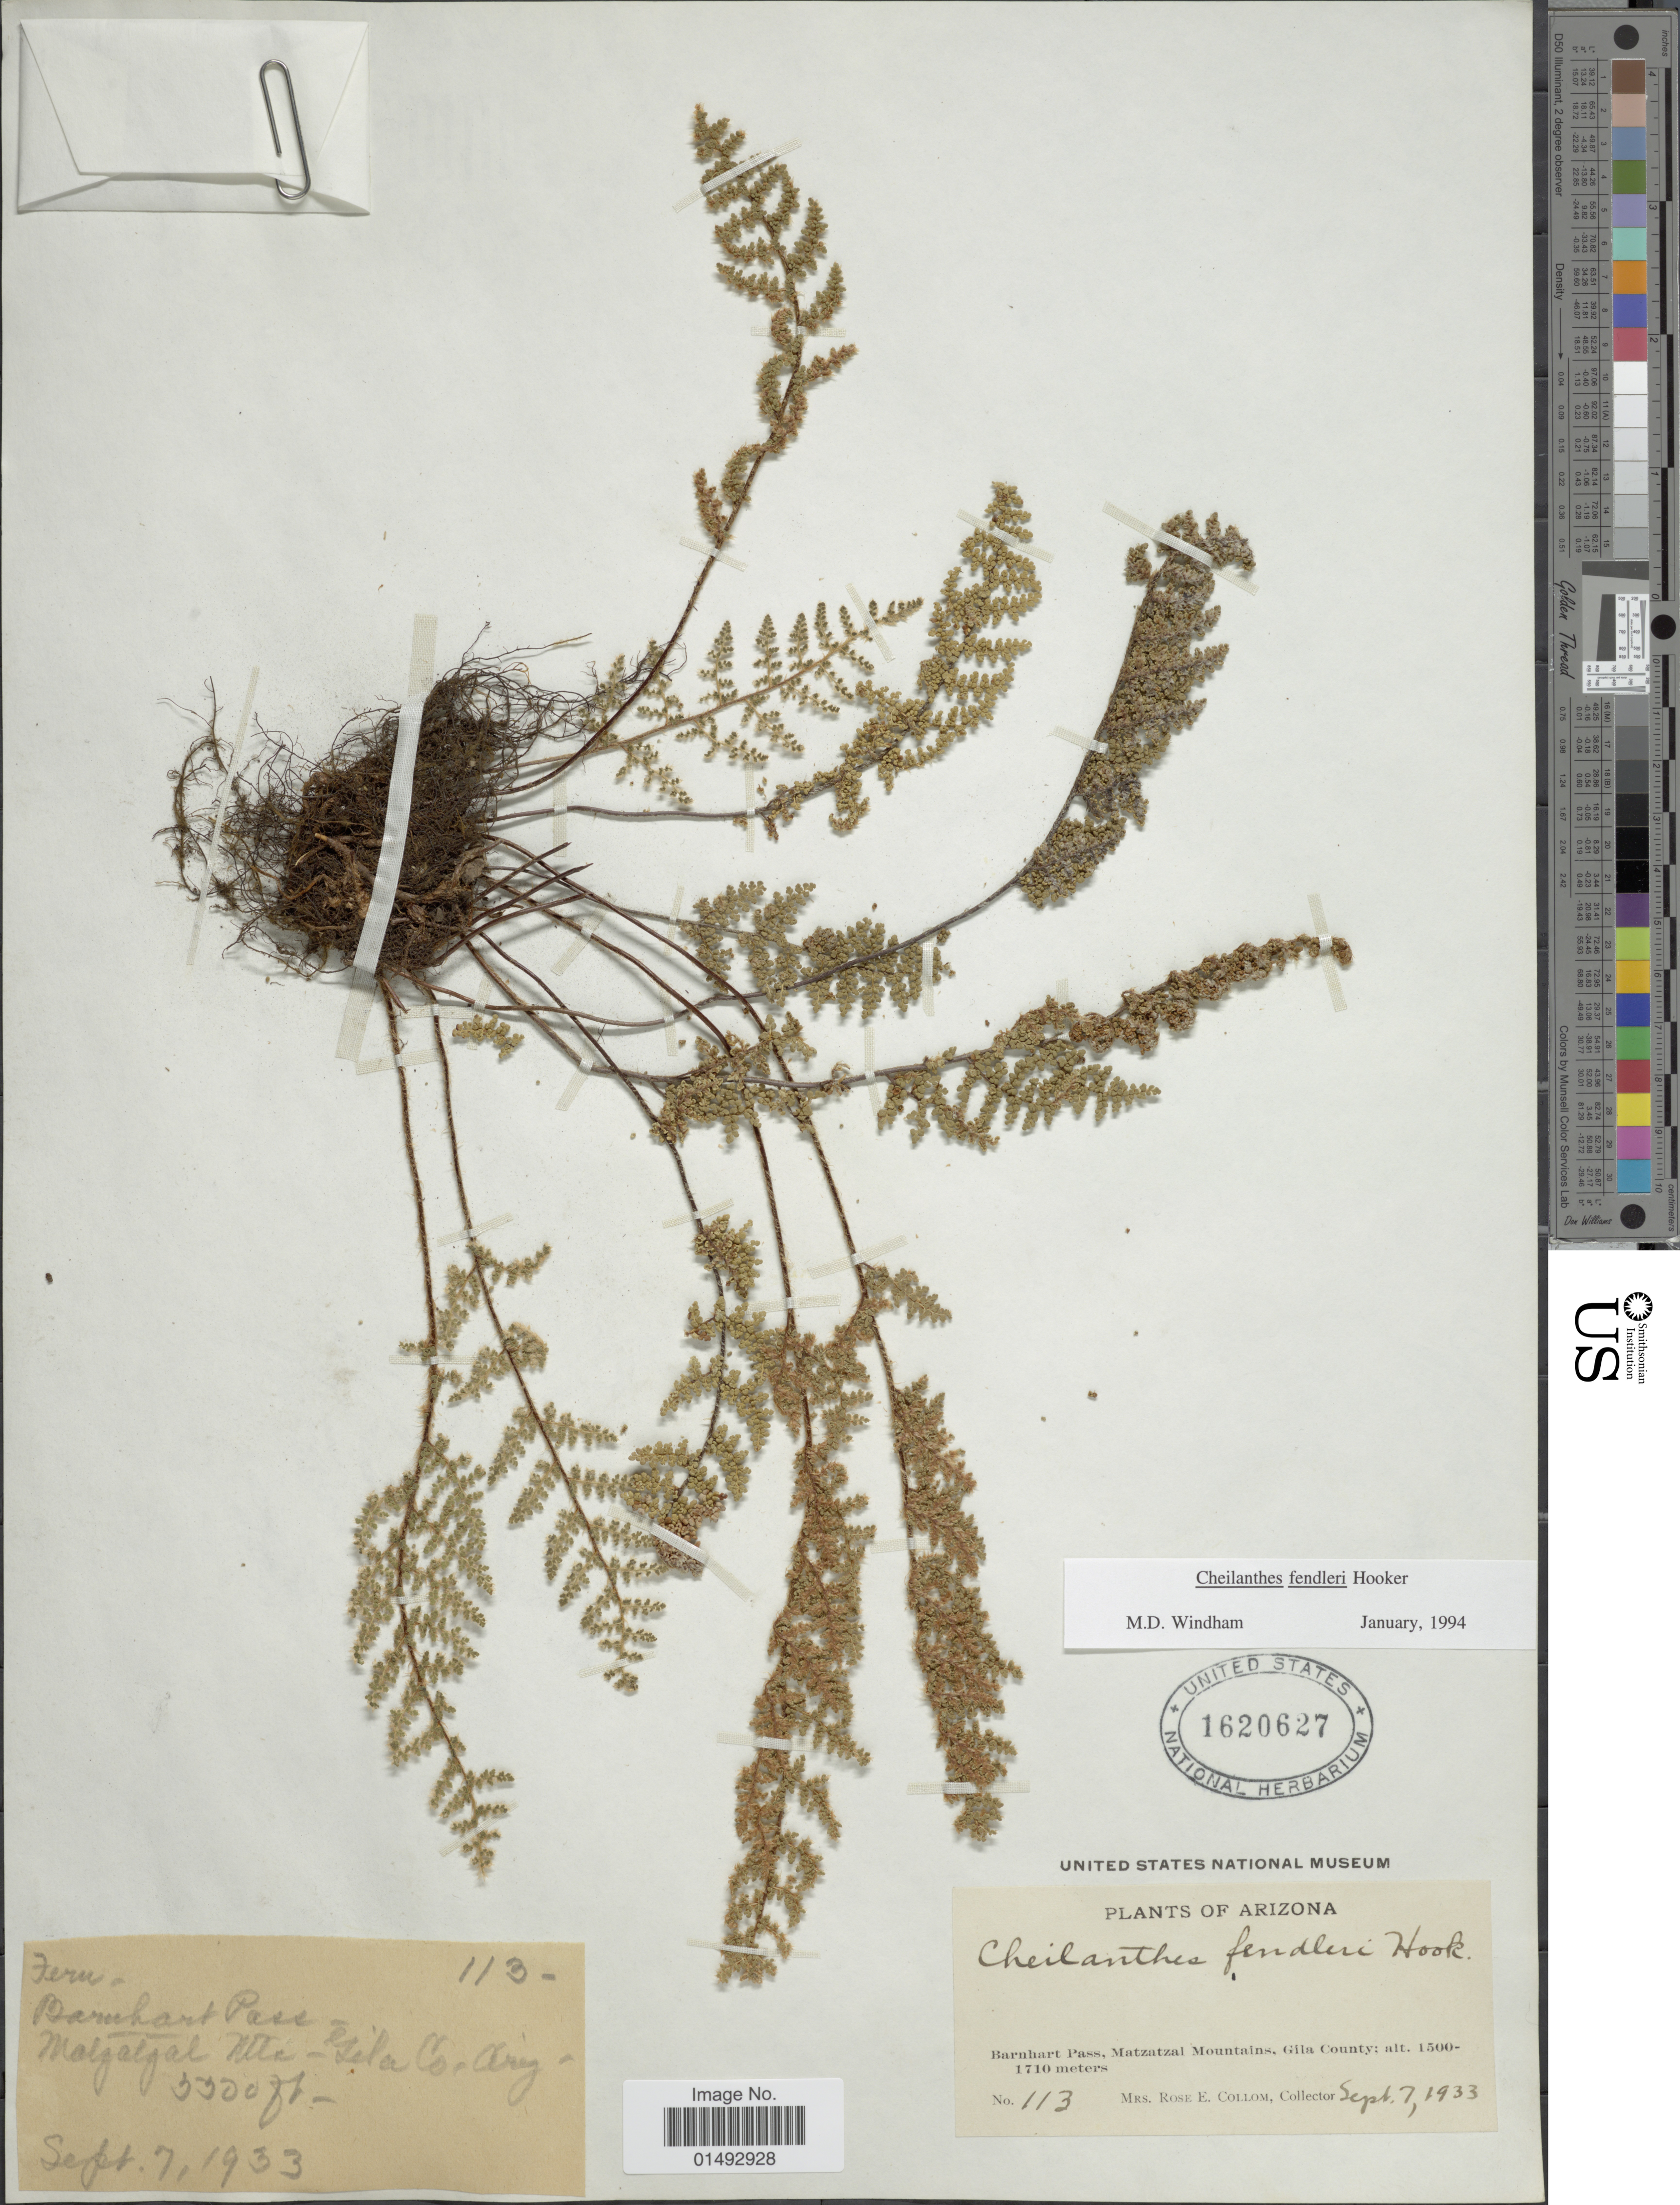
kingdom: Plantae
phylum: Tracheophyta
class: Polypodiopsida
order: Polypodiales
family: Pteridaceae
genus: Myriopteris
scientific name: Myriopteris fendleri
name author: (Hook.) E. Fourn.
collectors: R. E. Collom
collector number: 113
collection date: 1933-09-07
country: United States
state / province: Arizona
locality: Barnhart Pass, Matzatal Mountains, Gila County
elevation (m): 1500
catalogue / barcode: US 1620627